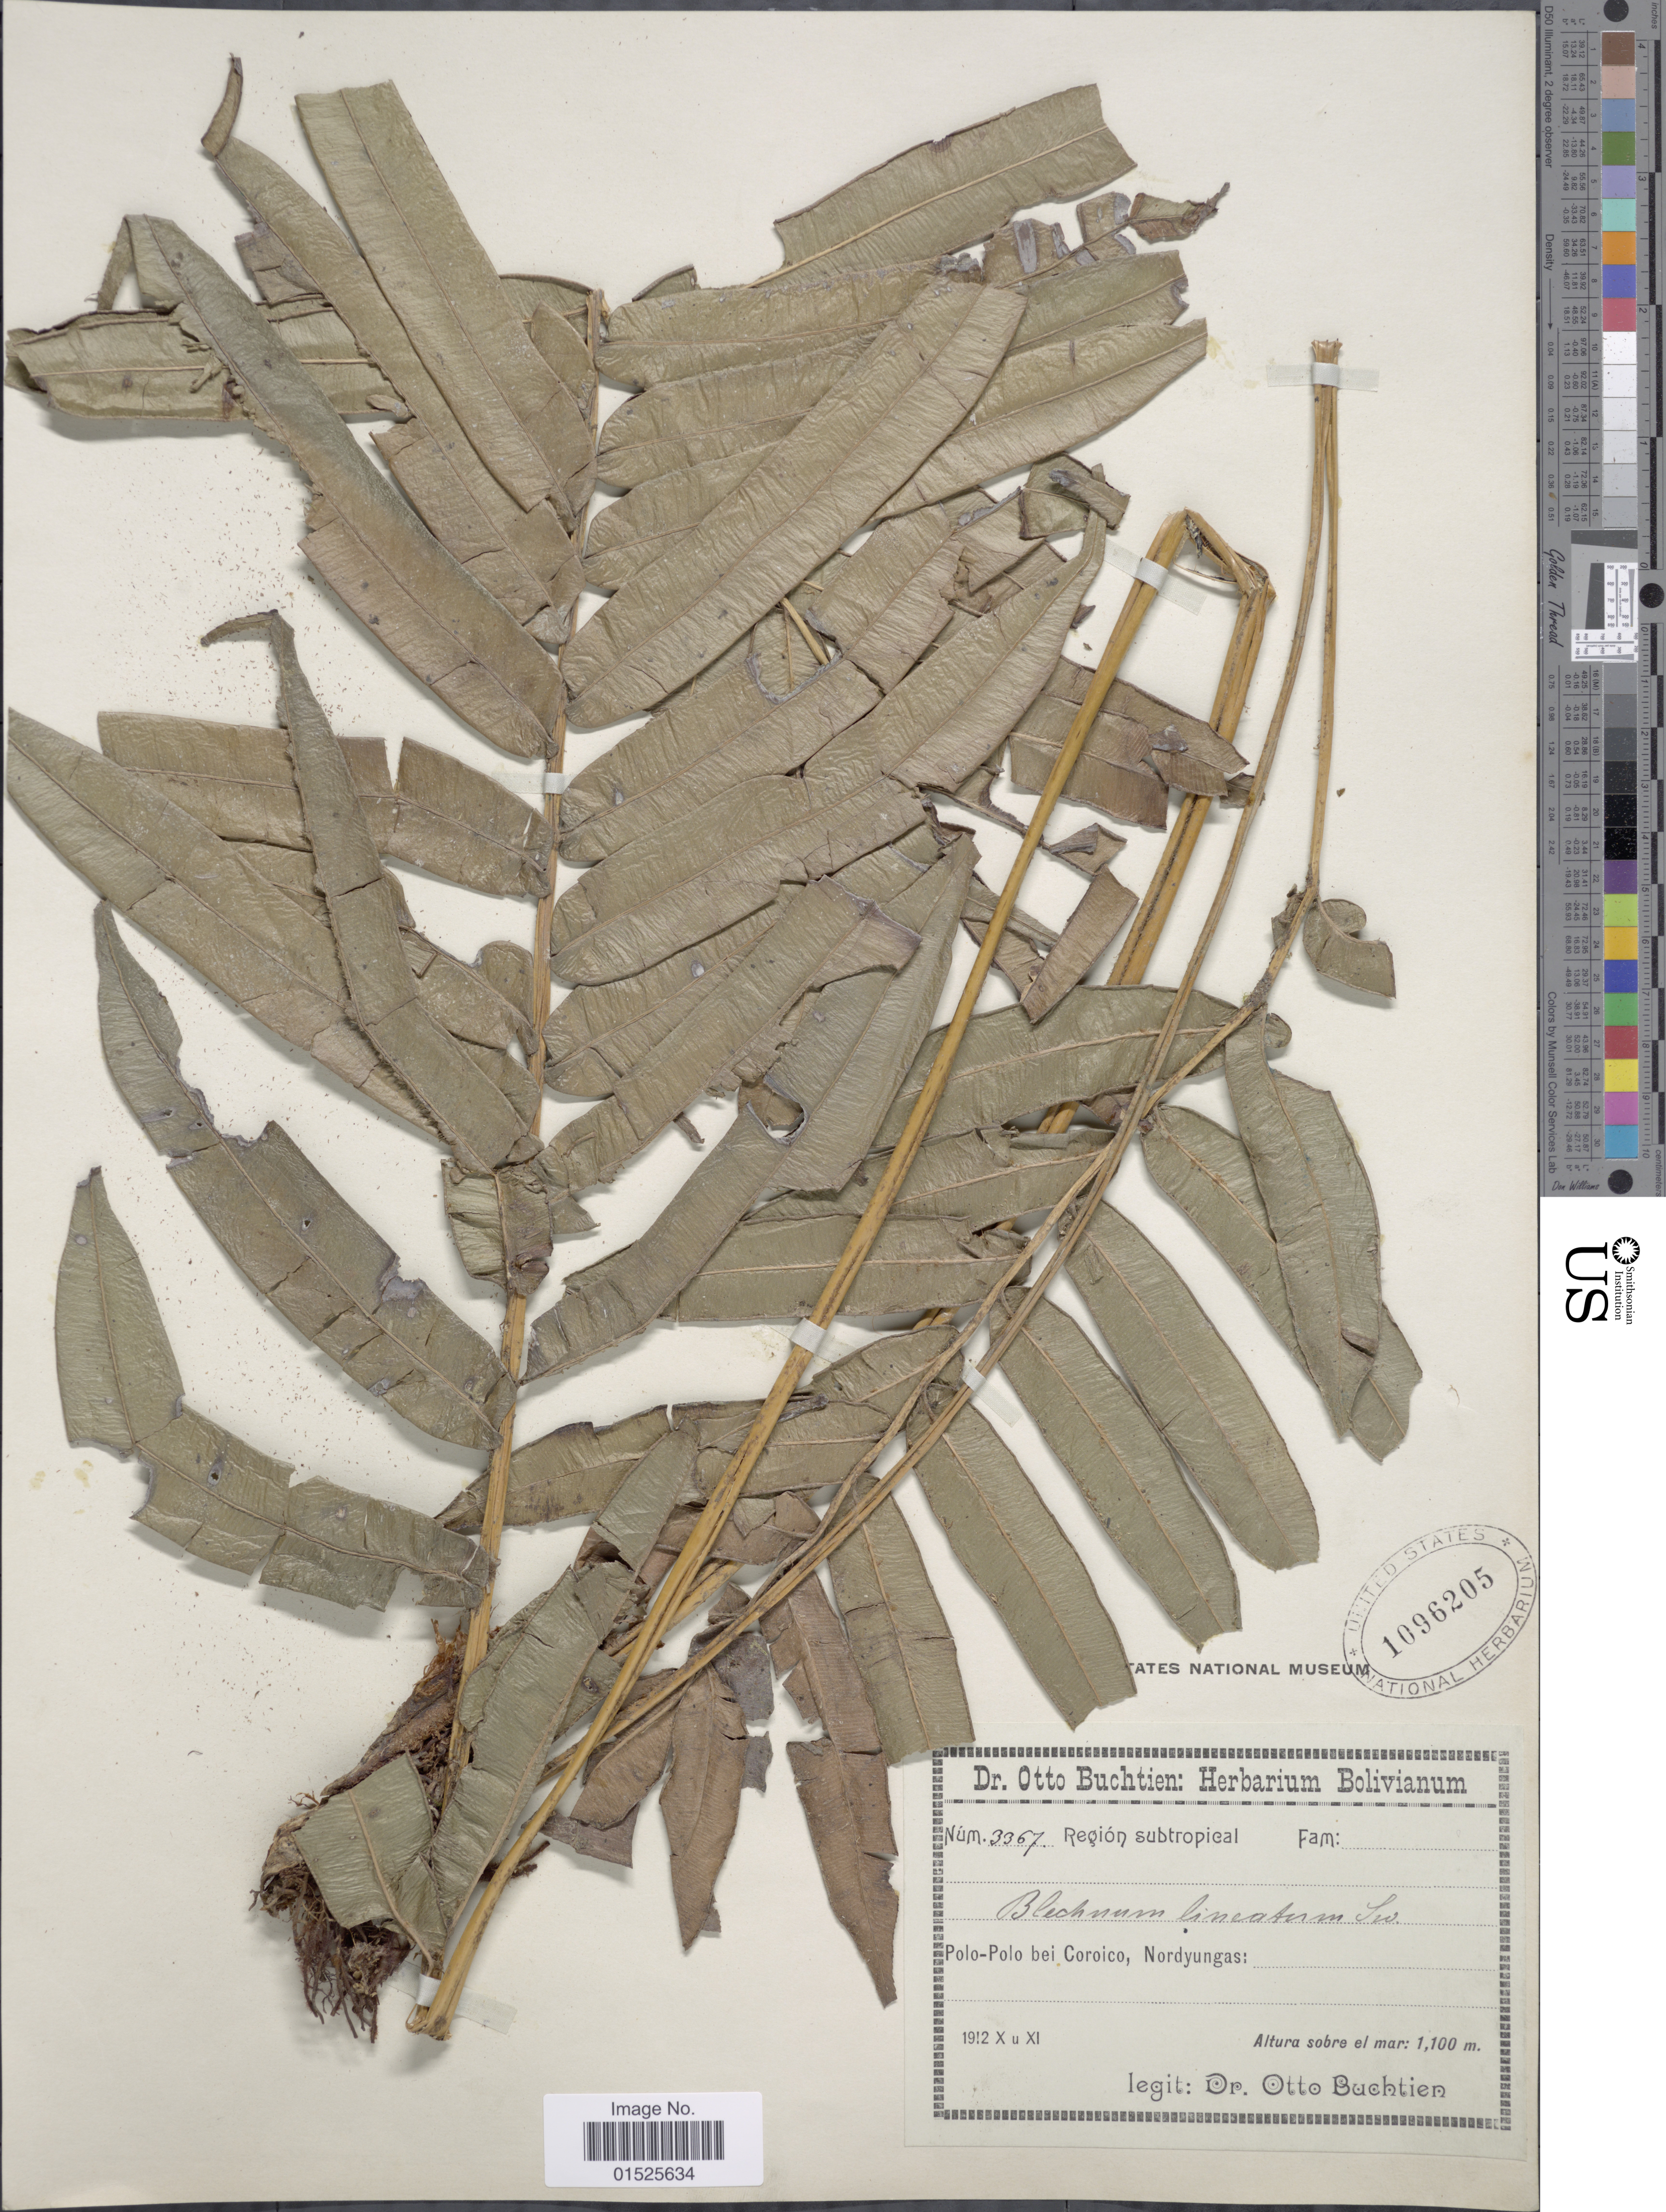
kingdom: Plantae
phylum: Tracheophyta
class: Polypodiopsida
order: Polypodiales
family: Blechnaceae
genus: Blechnum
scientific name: Blechnum cordatum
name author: (Desv.) Hieron.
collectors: O. Buchtien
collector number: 3367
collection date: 1912-10/1912-11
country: Bolivia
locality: Región subtropical. Polo-Polo bei Coroico, Nordyungas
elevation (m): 1100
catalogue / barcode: US 1096205